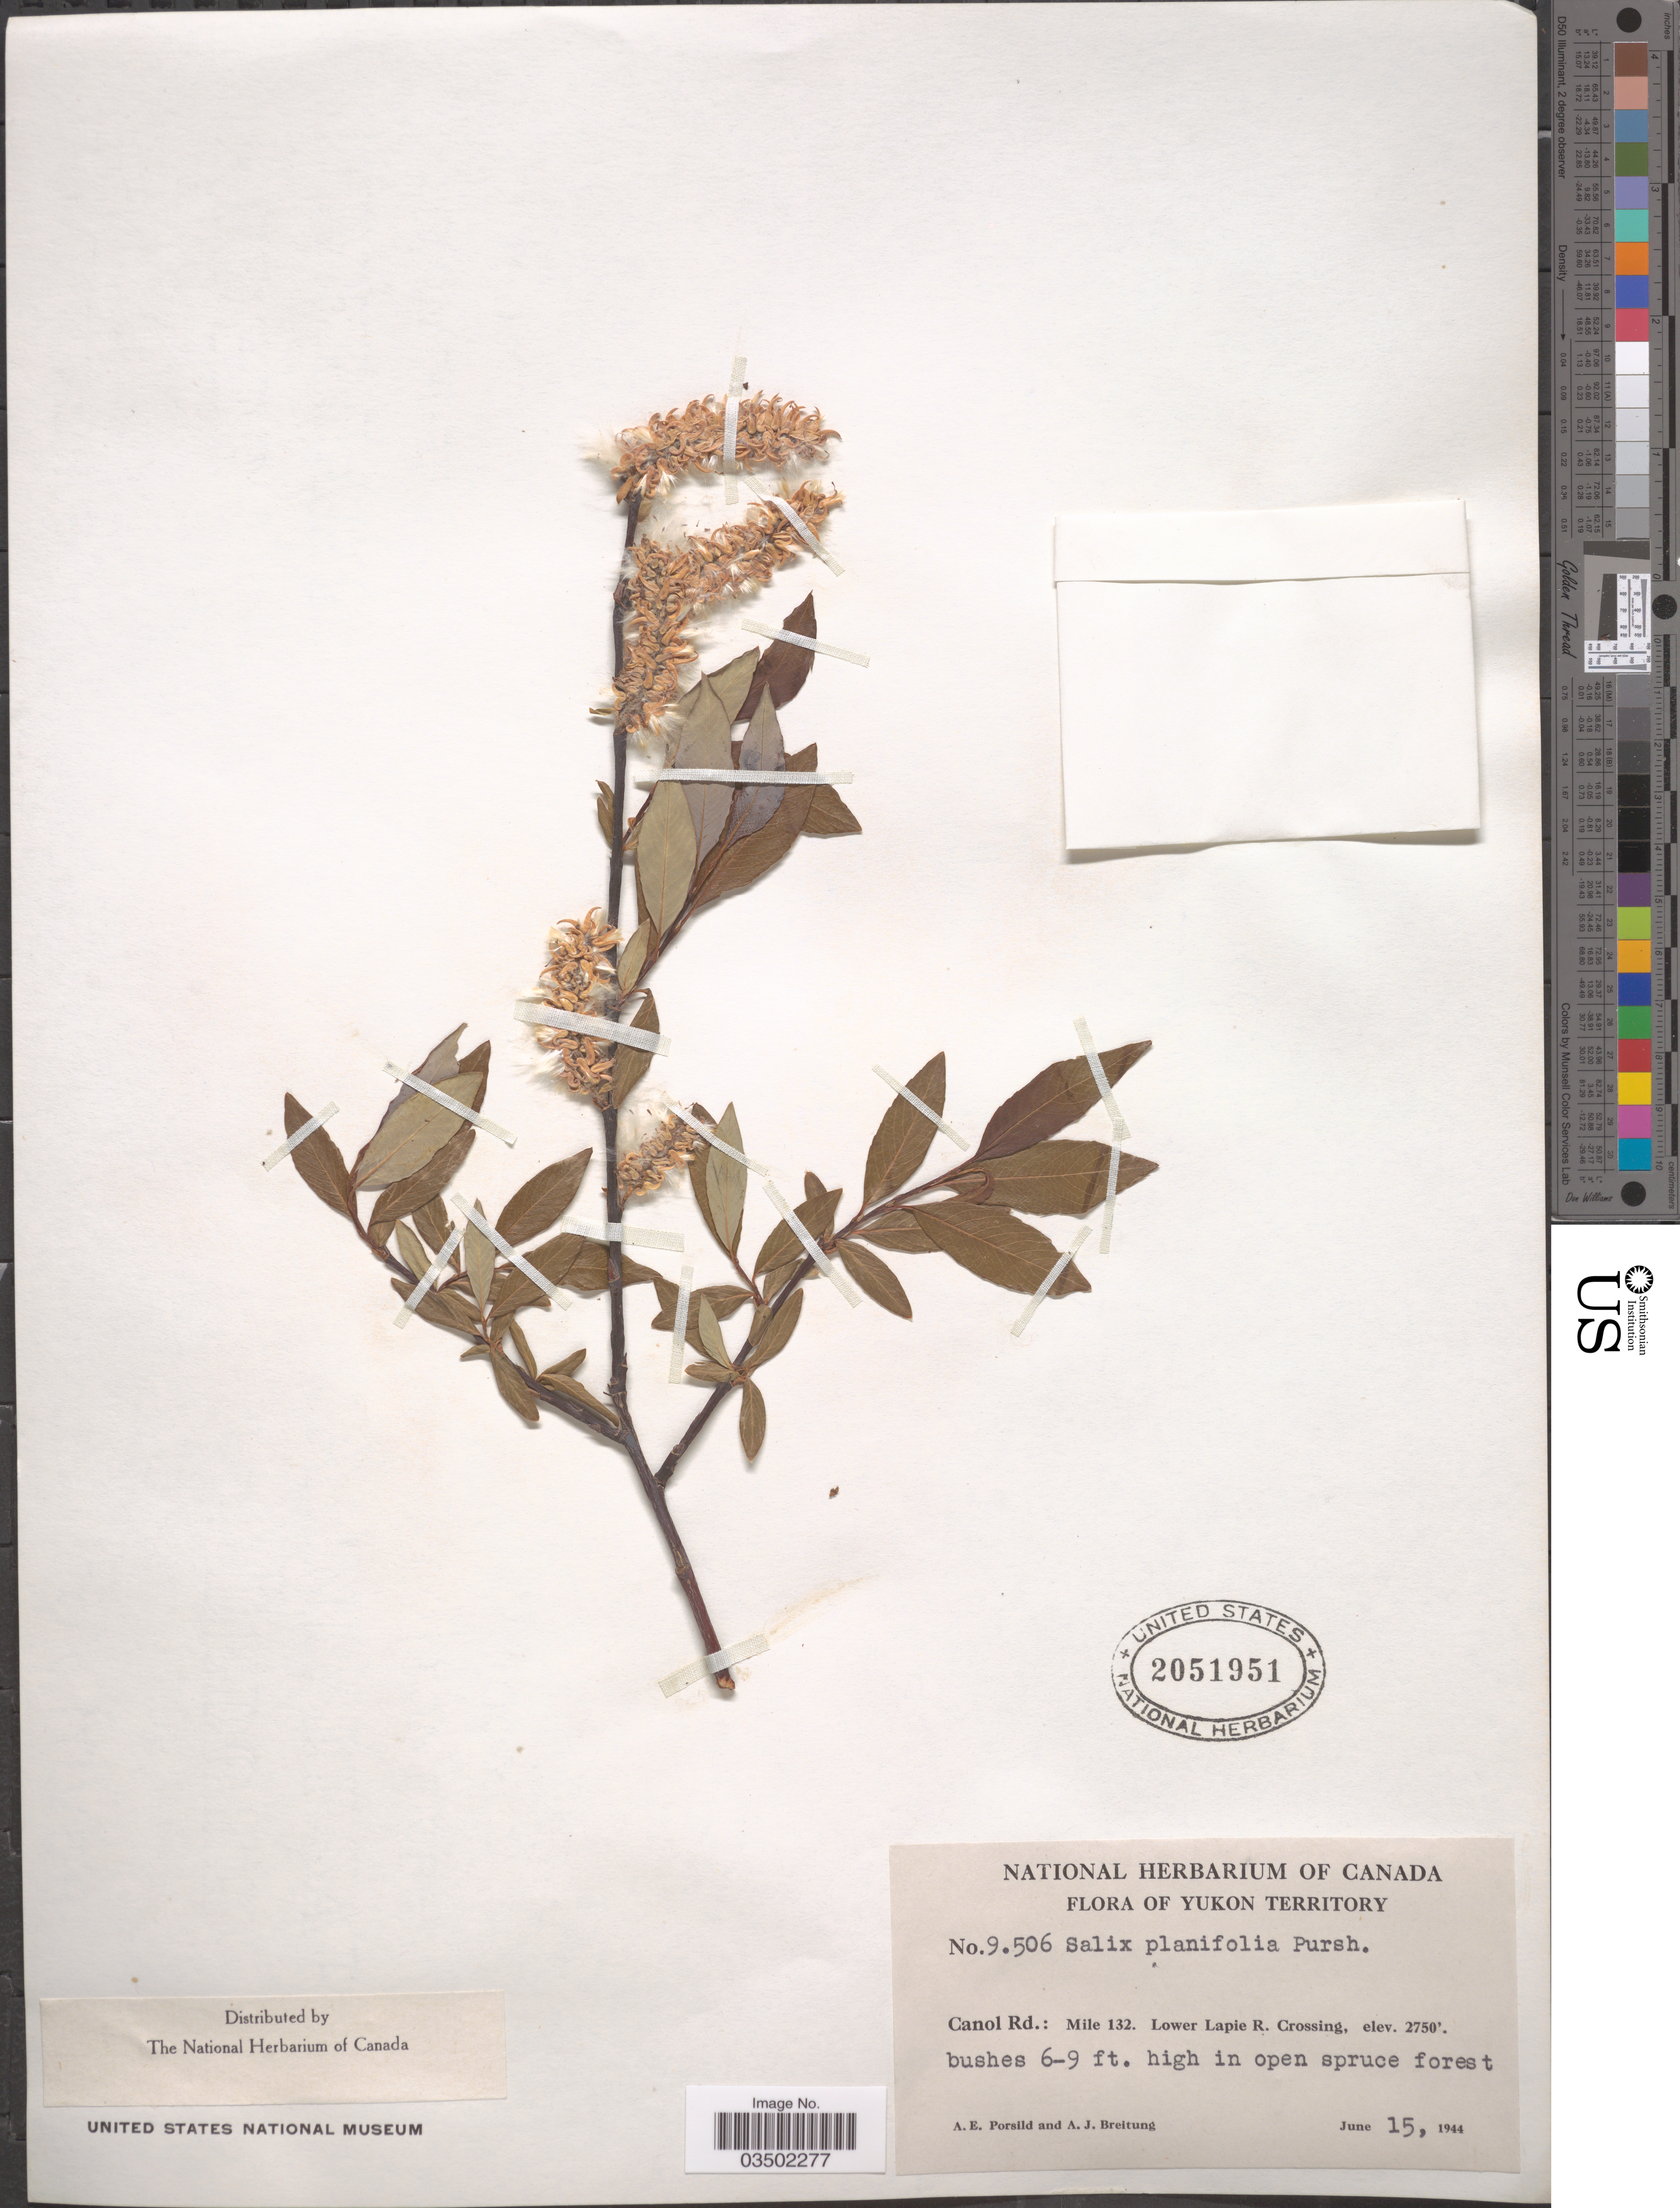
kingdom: Plantae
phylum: Tracheophyta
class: Magnoliopsida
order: Malpighiales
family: Salicaceae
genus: Salix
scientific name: Salix planifolia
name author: Pursh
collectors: A. E. Porsild & A. Breitung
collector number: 9506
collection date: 1944-06-15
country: Canada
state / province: Yukon Territory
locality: Canol Rd.: Mile 132. Lower Lapie R. Crossing.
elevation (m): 838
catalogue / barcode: US 2051951